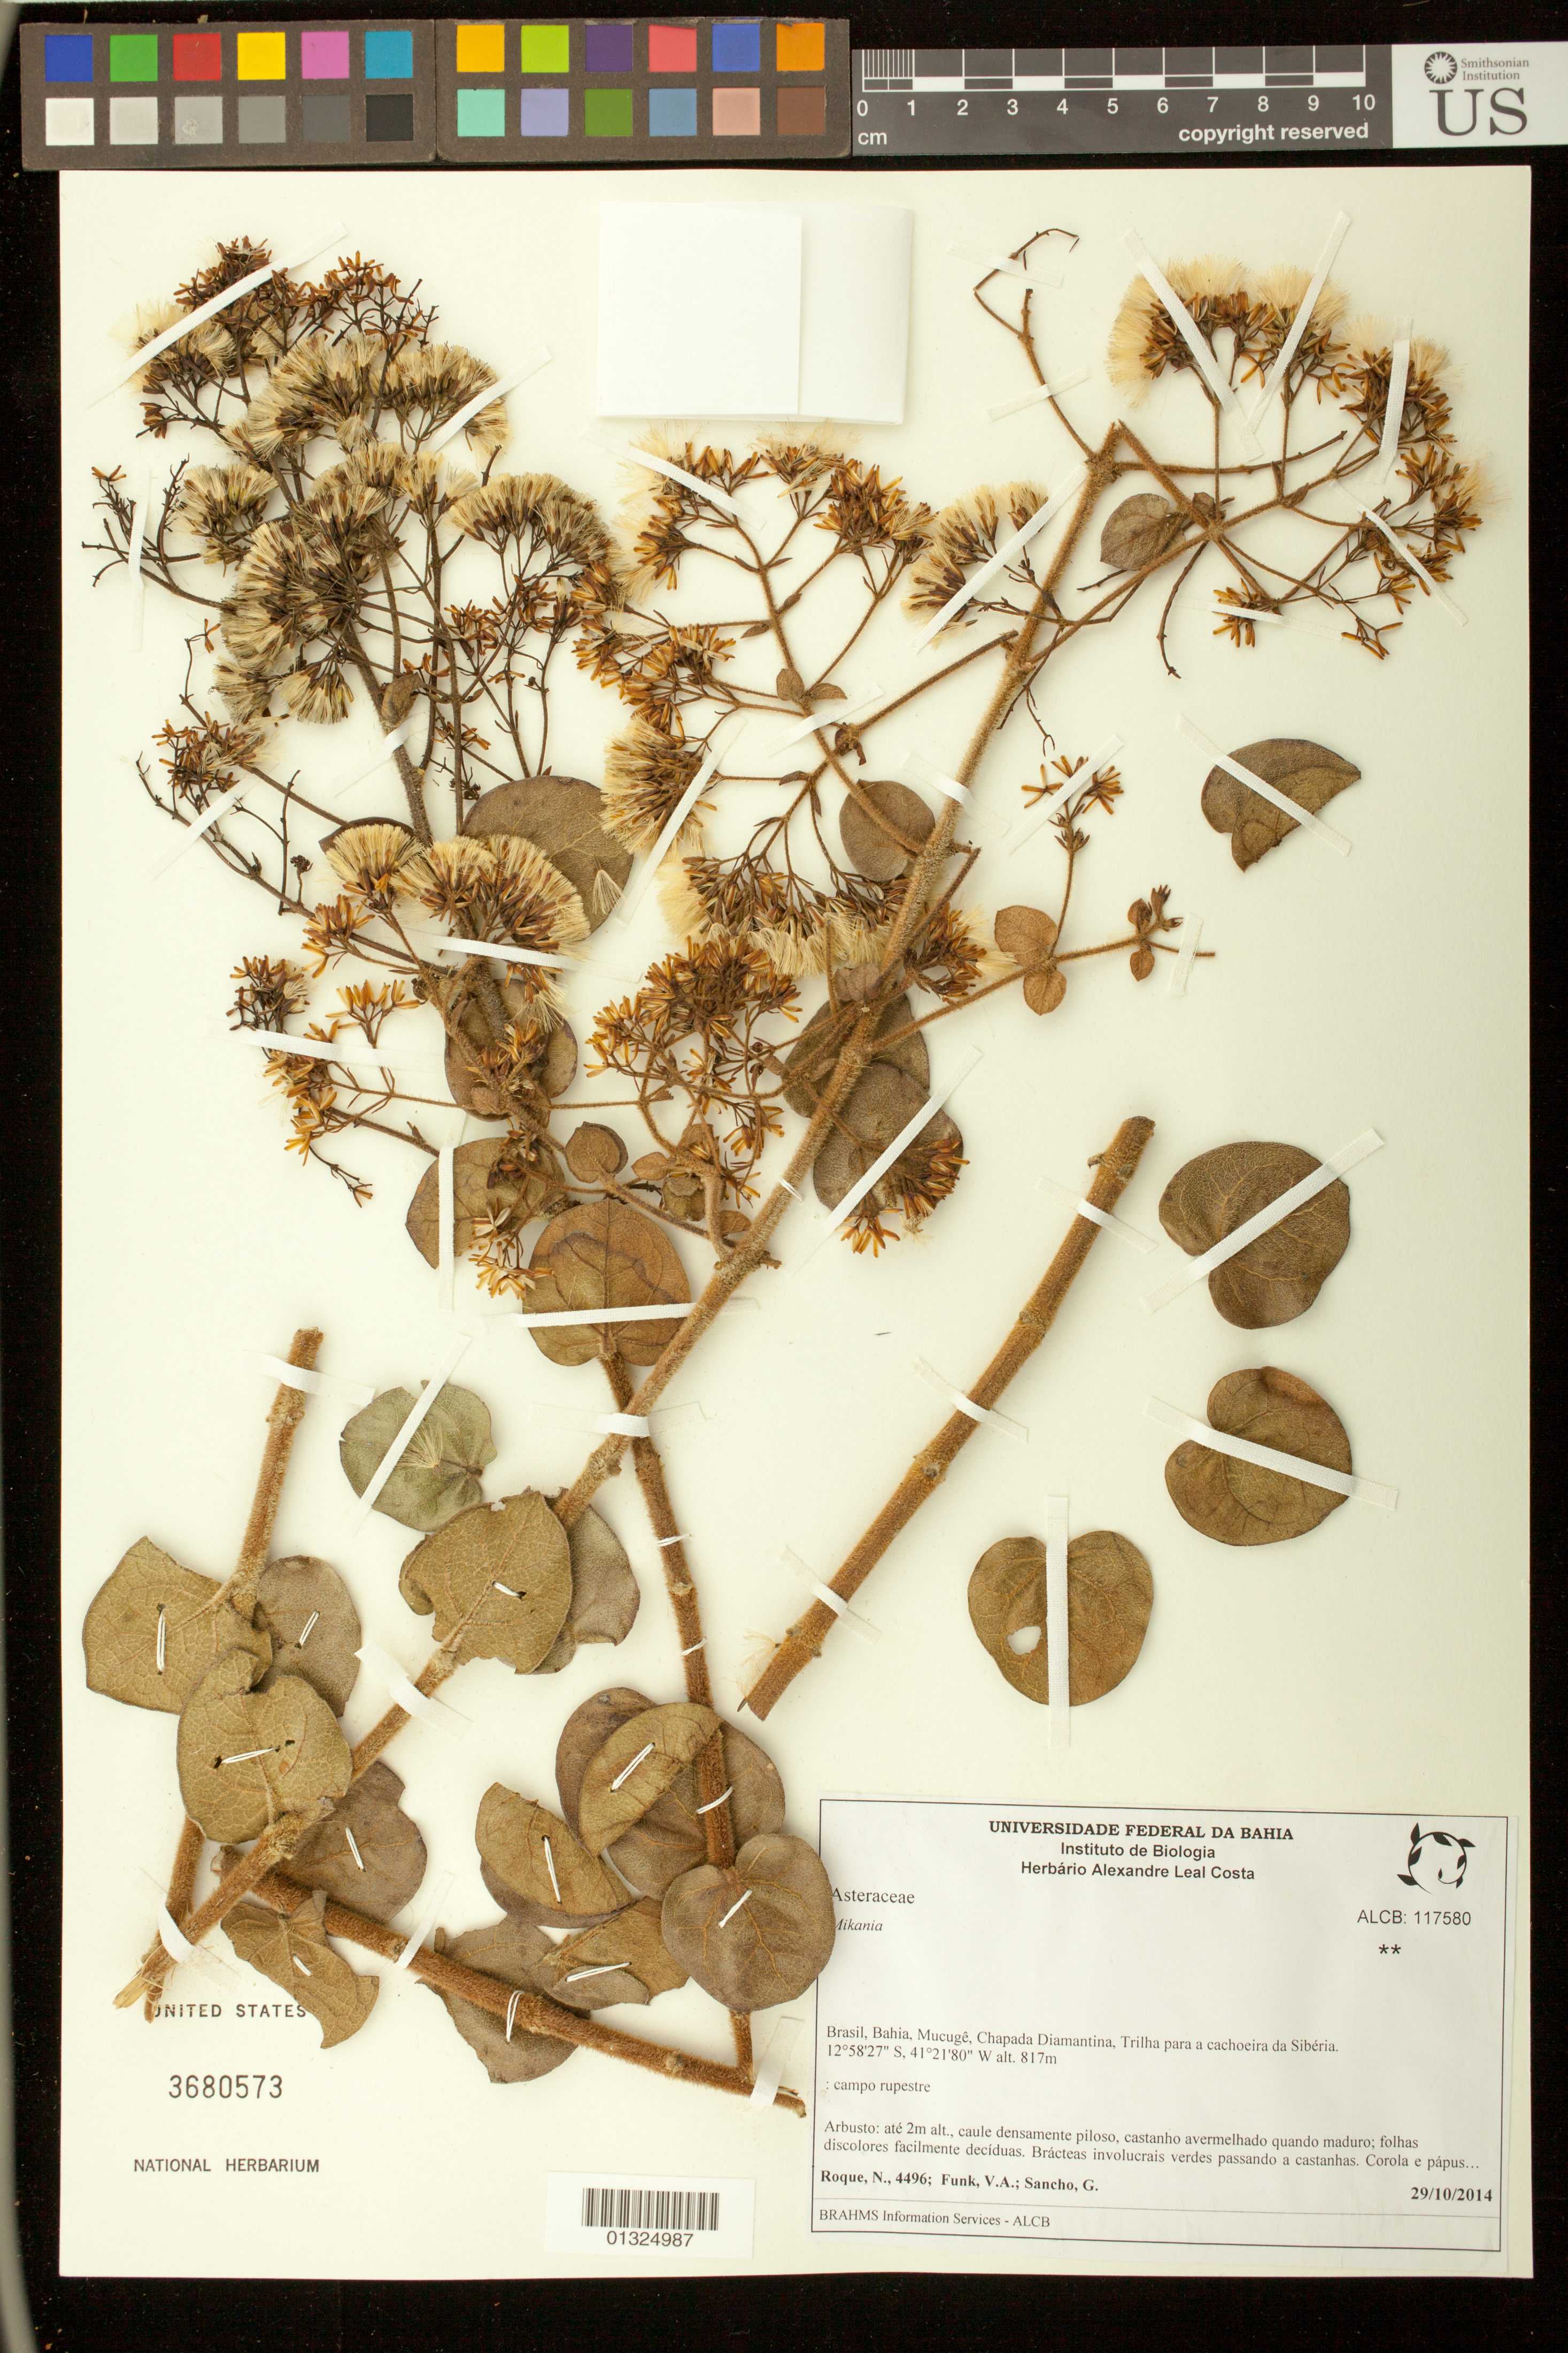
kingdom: Plantae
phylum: Tracheophyta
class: Magnoliopsida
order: Asterales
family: Asteraceae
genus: Mikania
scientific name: Mikania sp.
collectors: V. Funk & G. Sancho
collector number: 4496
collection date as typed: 29 October 2014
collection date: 2014-10-29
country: Brazil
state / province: Bahia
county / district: Mucugê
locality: Chapada Diamantina, Trilha para a cachoeira da Siberia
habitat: Campo rupestre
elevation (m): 817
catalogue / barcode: US 3680573